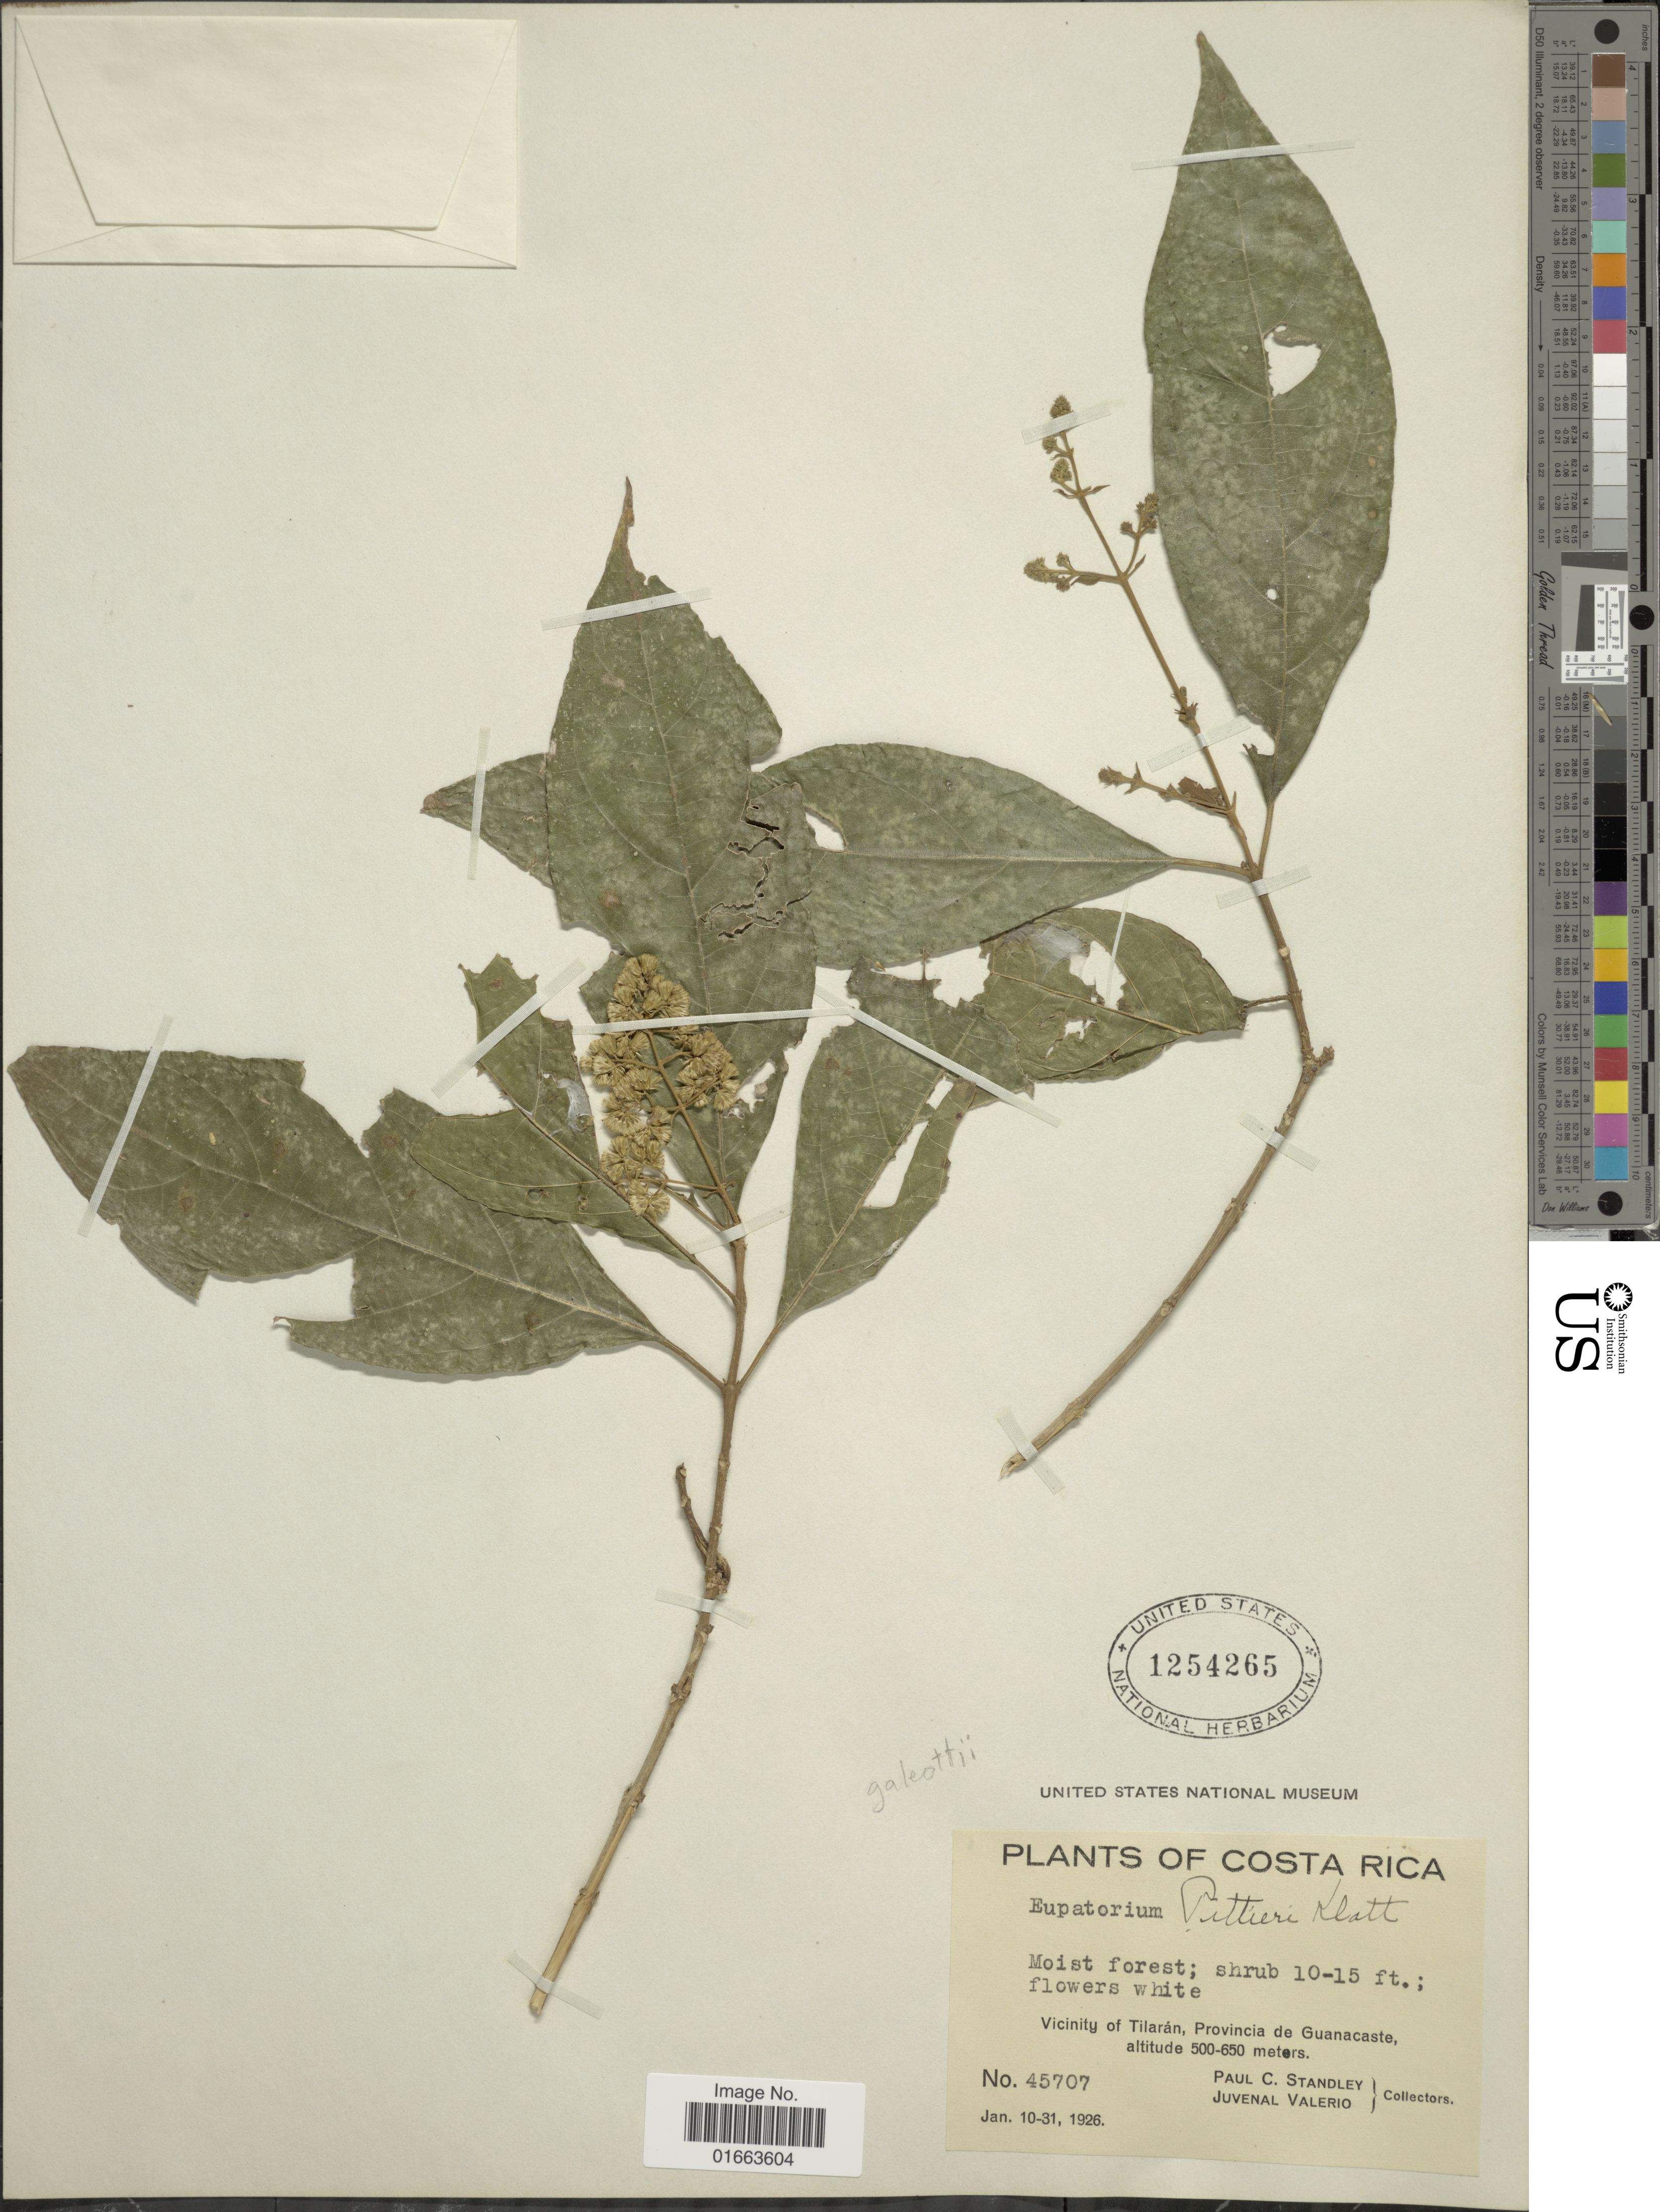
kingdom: Plantae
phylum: Tracheophyta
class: Magnoliopsida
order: Asterales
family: Asteraceae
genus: Koanophyllon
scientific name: Koanophyllon wetmorei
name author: (B.L. Rob.) R.M. King & H. Rob.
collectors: P. C. Standley & J. Valerio R.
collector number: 45707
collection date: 1926-01-10/1926-01-31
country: Costa Rica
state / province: Guanacaste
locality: Moist forest, Vicinity of Tilarán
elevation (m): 500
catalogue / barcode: US 1254265